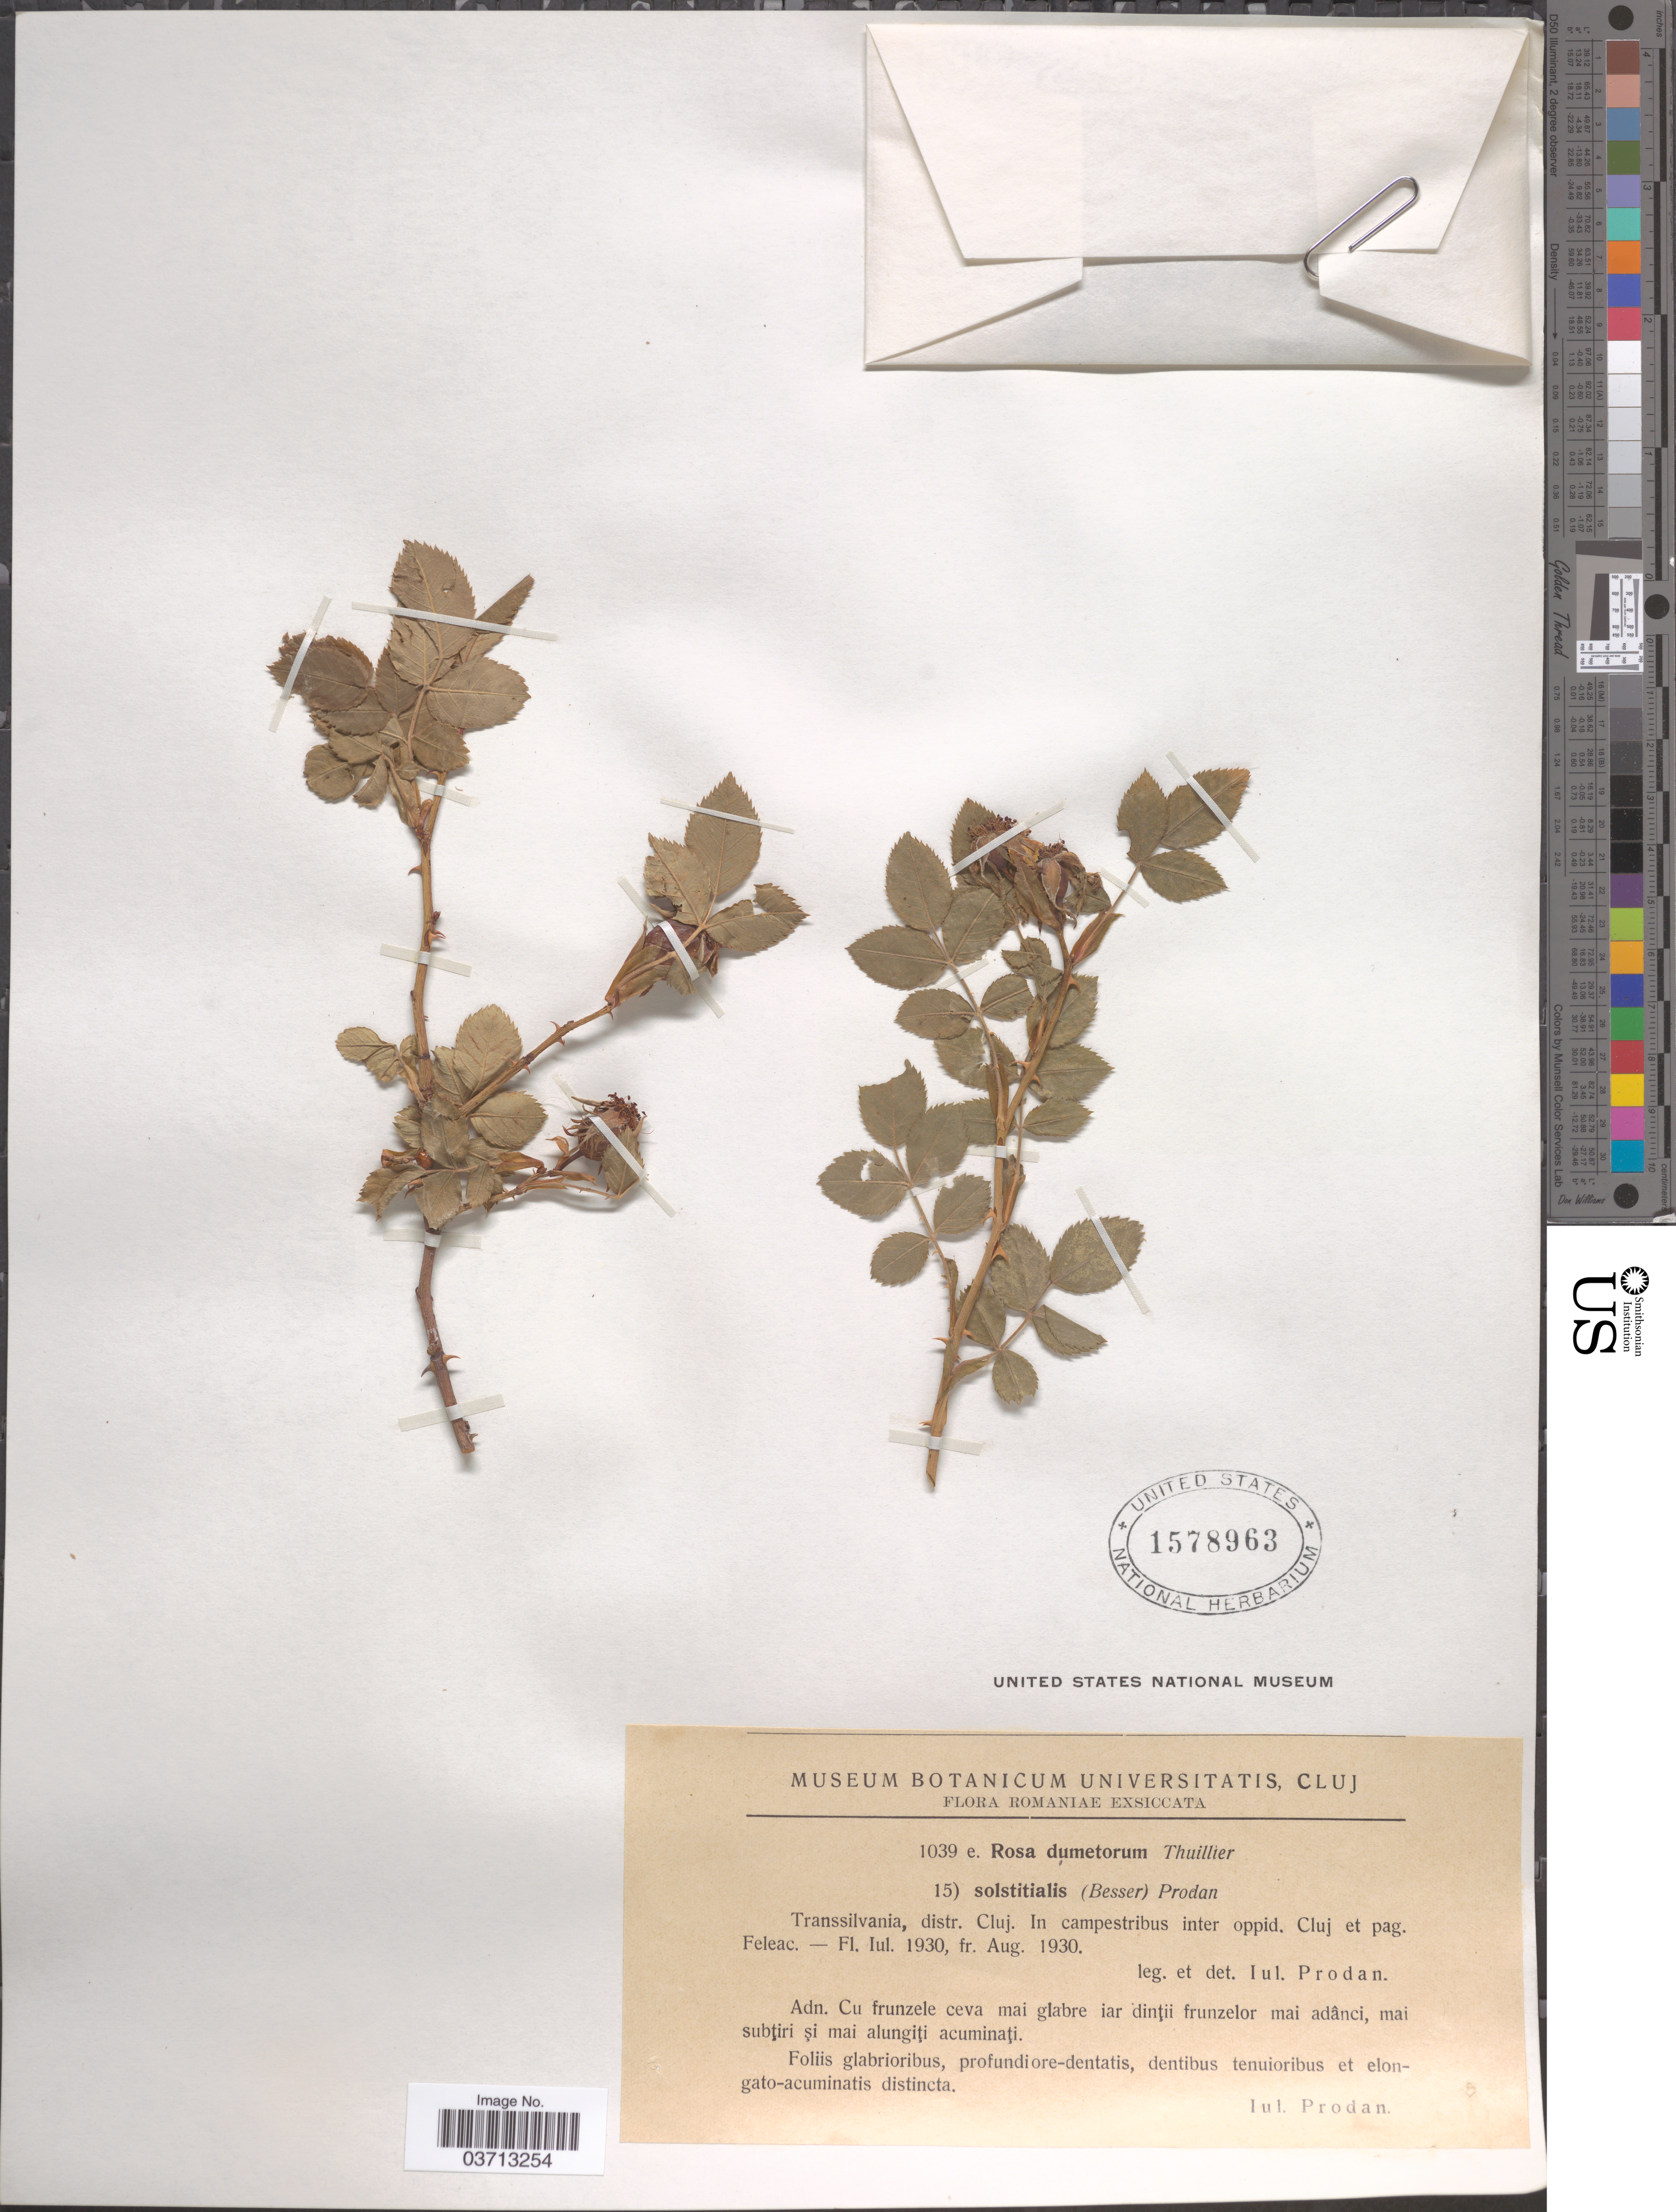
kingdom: Plantae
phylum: Tracheophyta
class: Magnoliopsida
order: Rosales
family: Rosaceae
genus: Rosa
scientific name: Rosa dumetorum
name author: Lange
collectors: J. Prodan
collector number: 1039 e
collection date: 1930-07/1930-08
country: Romania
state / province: Cluj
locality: Transsilvania, distr. Cluj. In campestribus inter oppid. Cluj et pag. Feleac.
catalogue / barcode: US 1578963